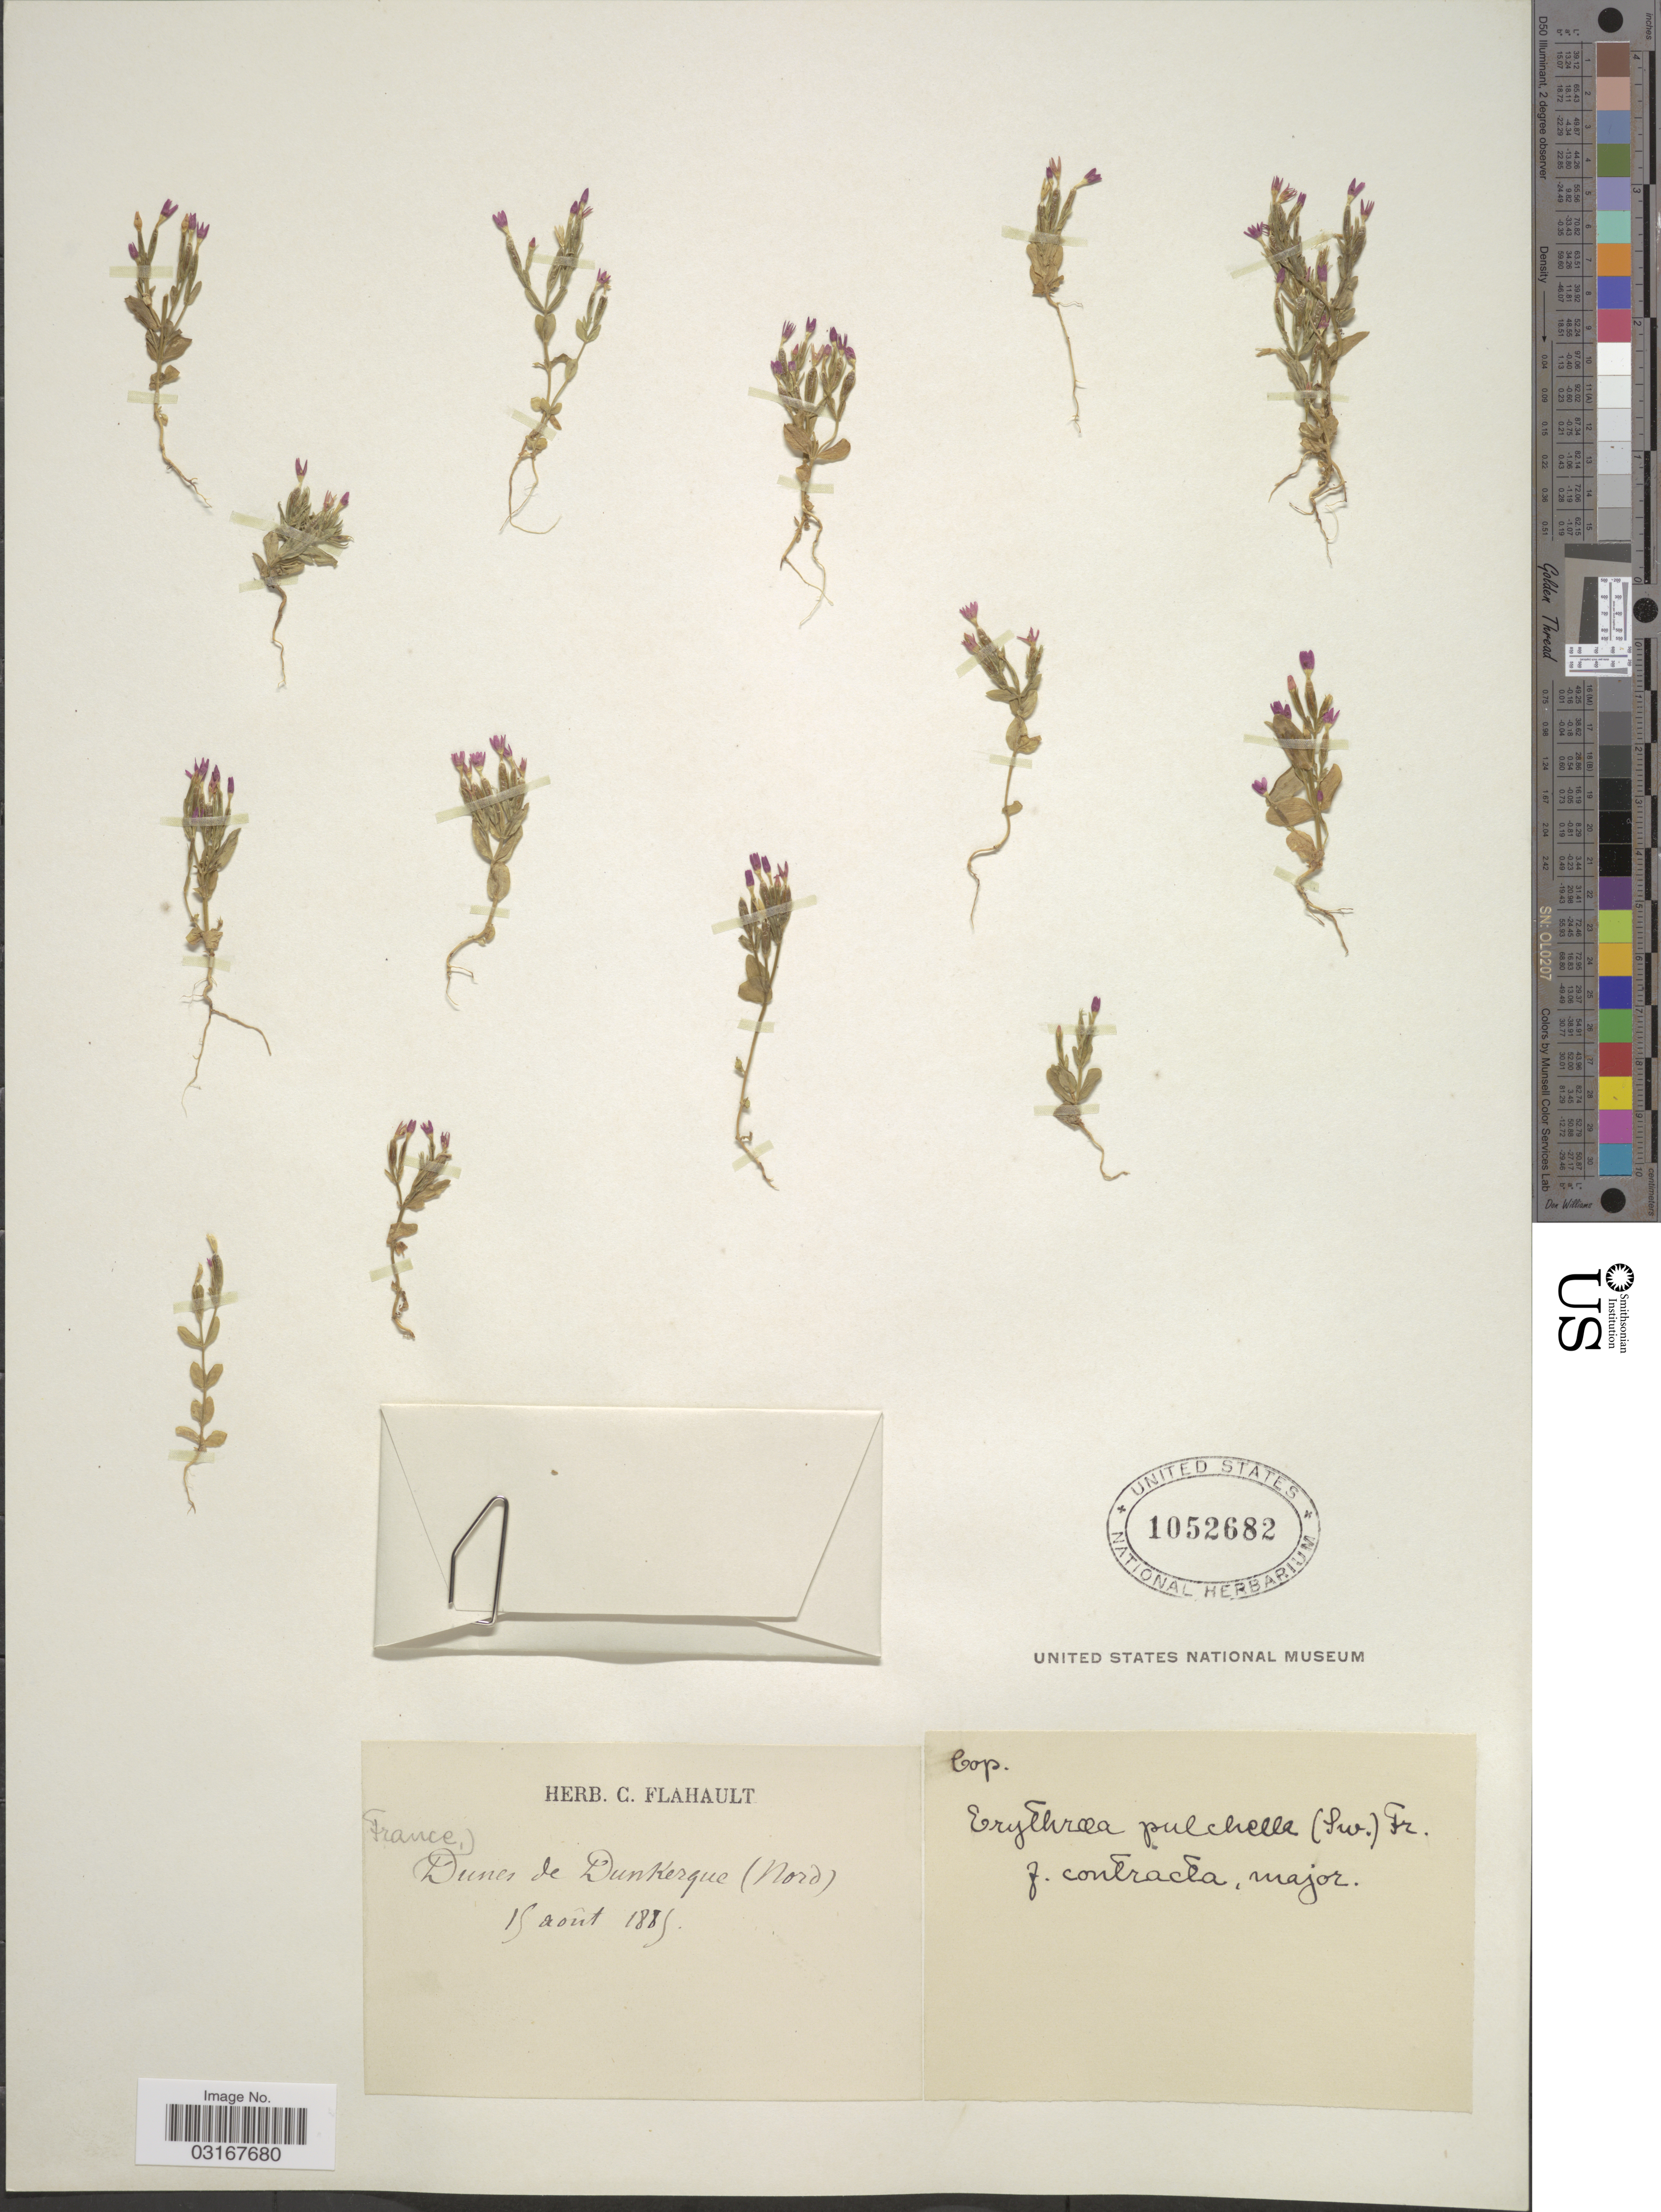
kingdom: Plantae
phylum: Tracheophyta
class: Magnoliopsida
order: Gentianales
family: Gentianaceae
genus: Centaurium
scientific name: Centaurium pulchellum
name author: (Sw.) Druce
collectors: ex herb. C. Flahault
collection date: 1885-08-15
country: France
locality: Dunes de Dunkerque (Nord).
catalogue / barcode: US 1052682